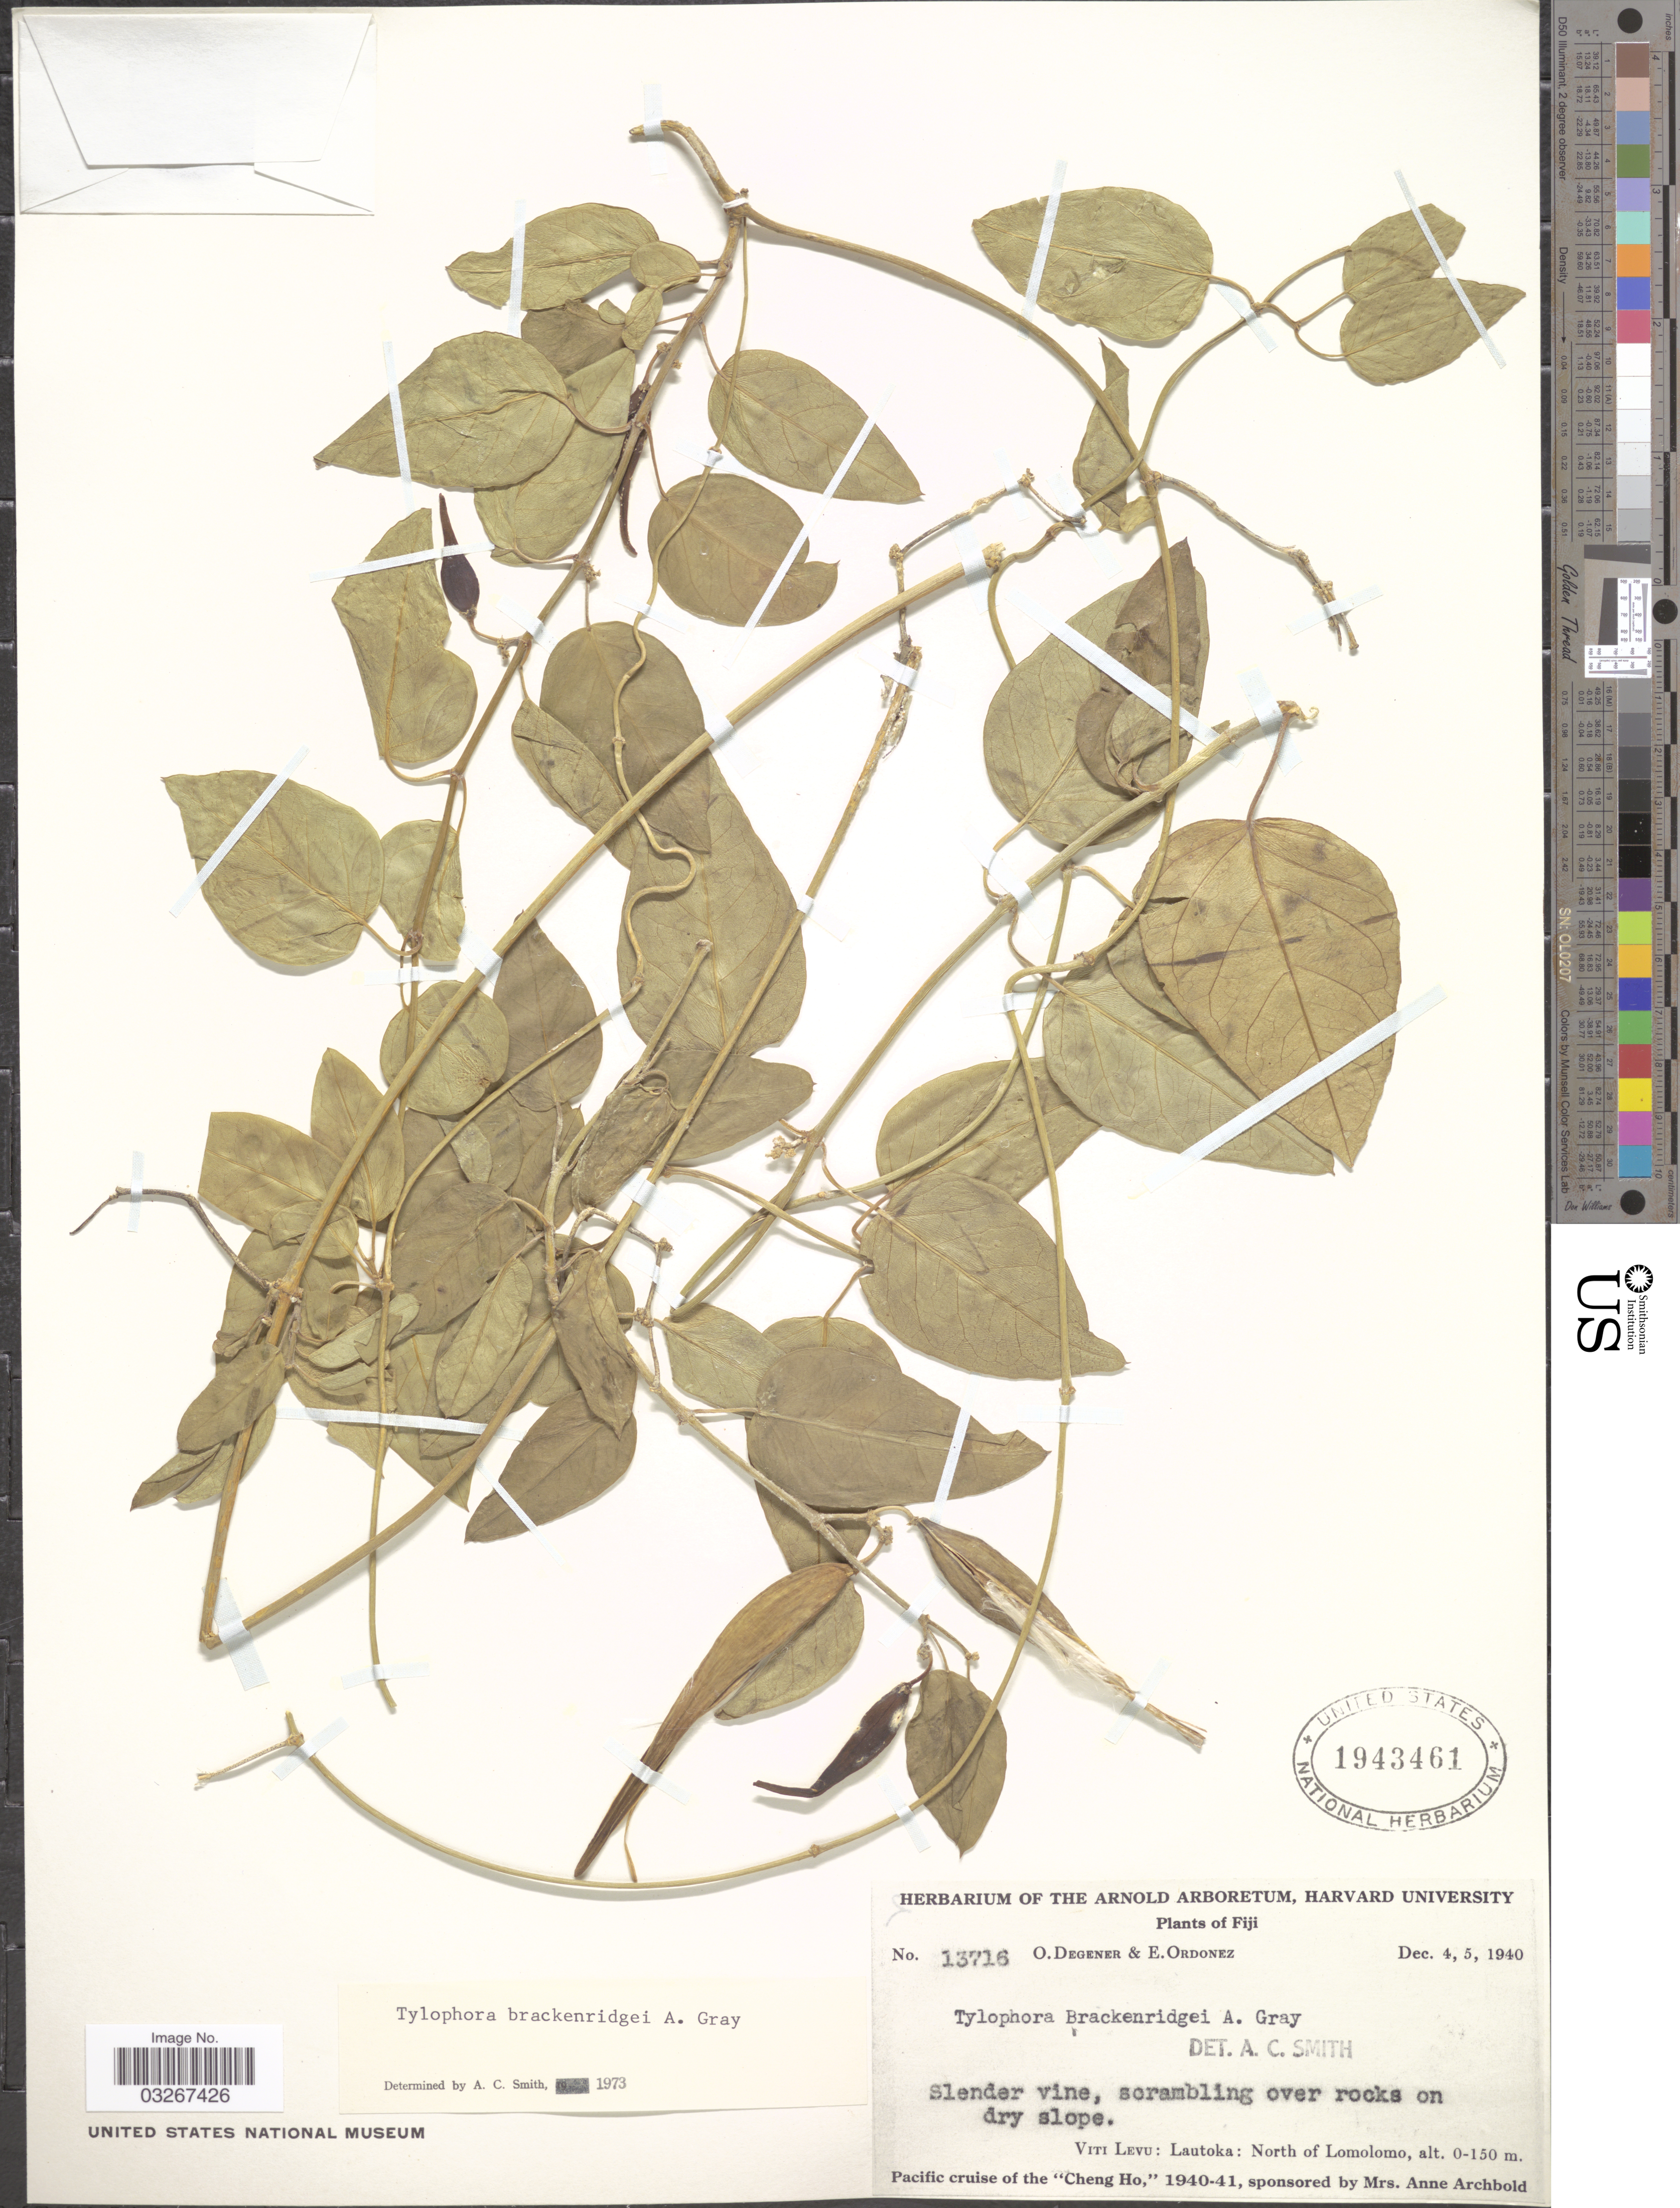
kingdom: Plantae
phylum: Tracheophyta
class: Magnoliopsida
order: Gentianales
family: Apocynaceae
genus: Tylophora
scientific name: Tylophora biglandulosa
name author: (Endl.) F. Muell.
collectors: O. Degener & E. Ordonez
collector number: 13716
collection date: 1940-12-04/1940-12-05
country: Fiji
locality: Viti Levu: Lautoka: North of Lomolomo.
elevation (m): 0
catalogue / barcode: US 1943461